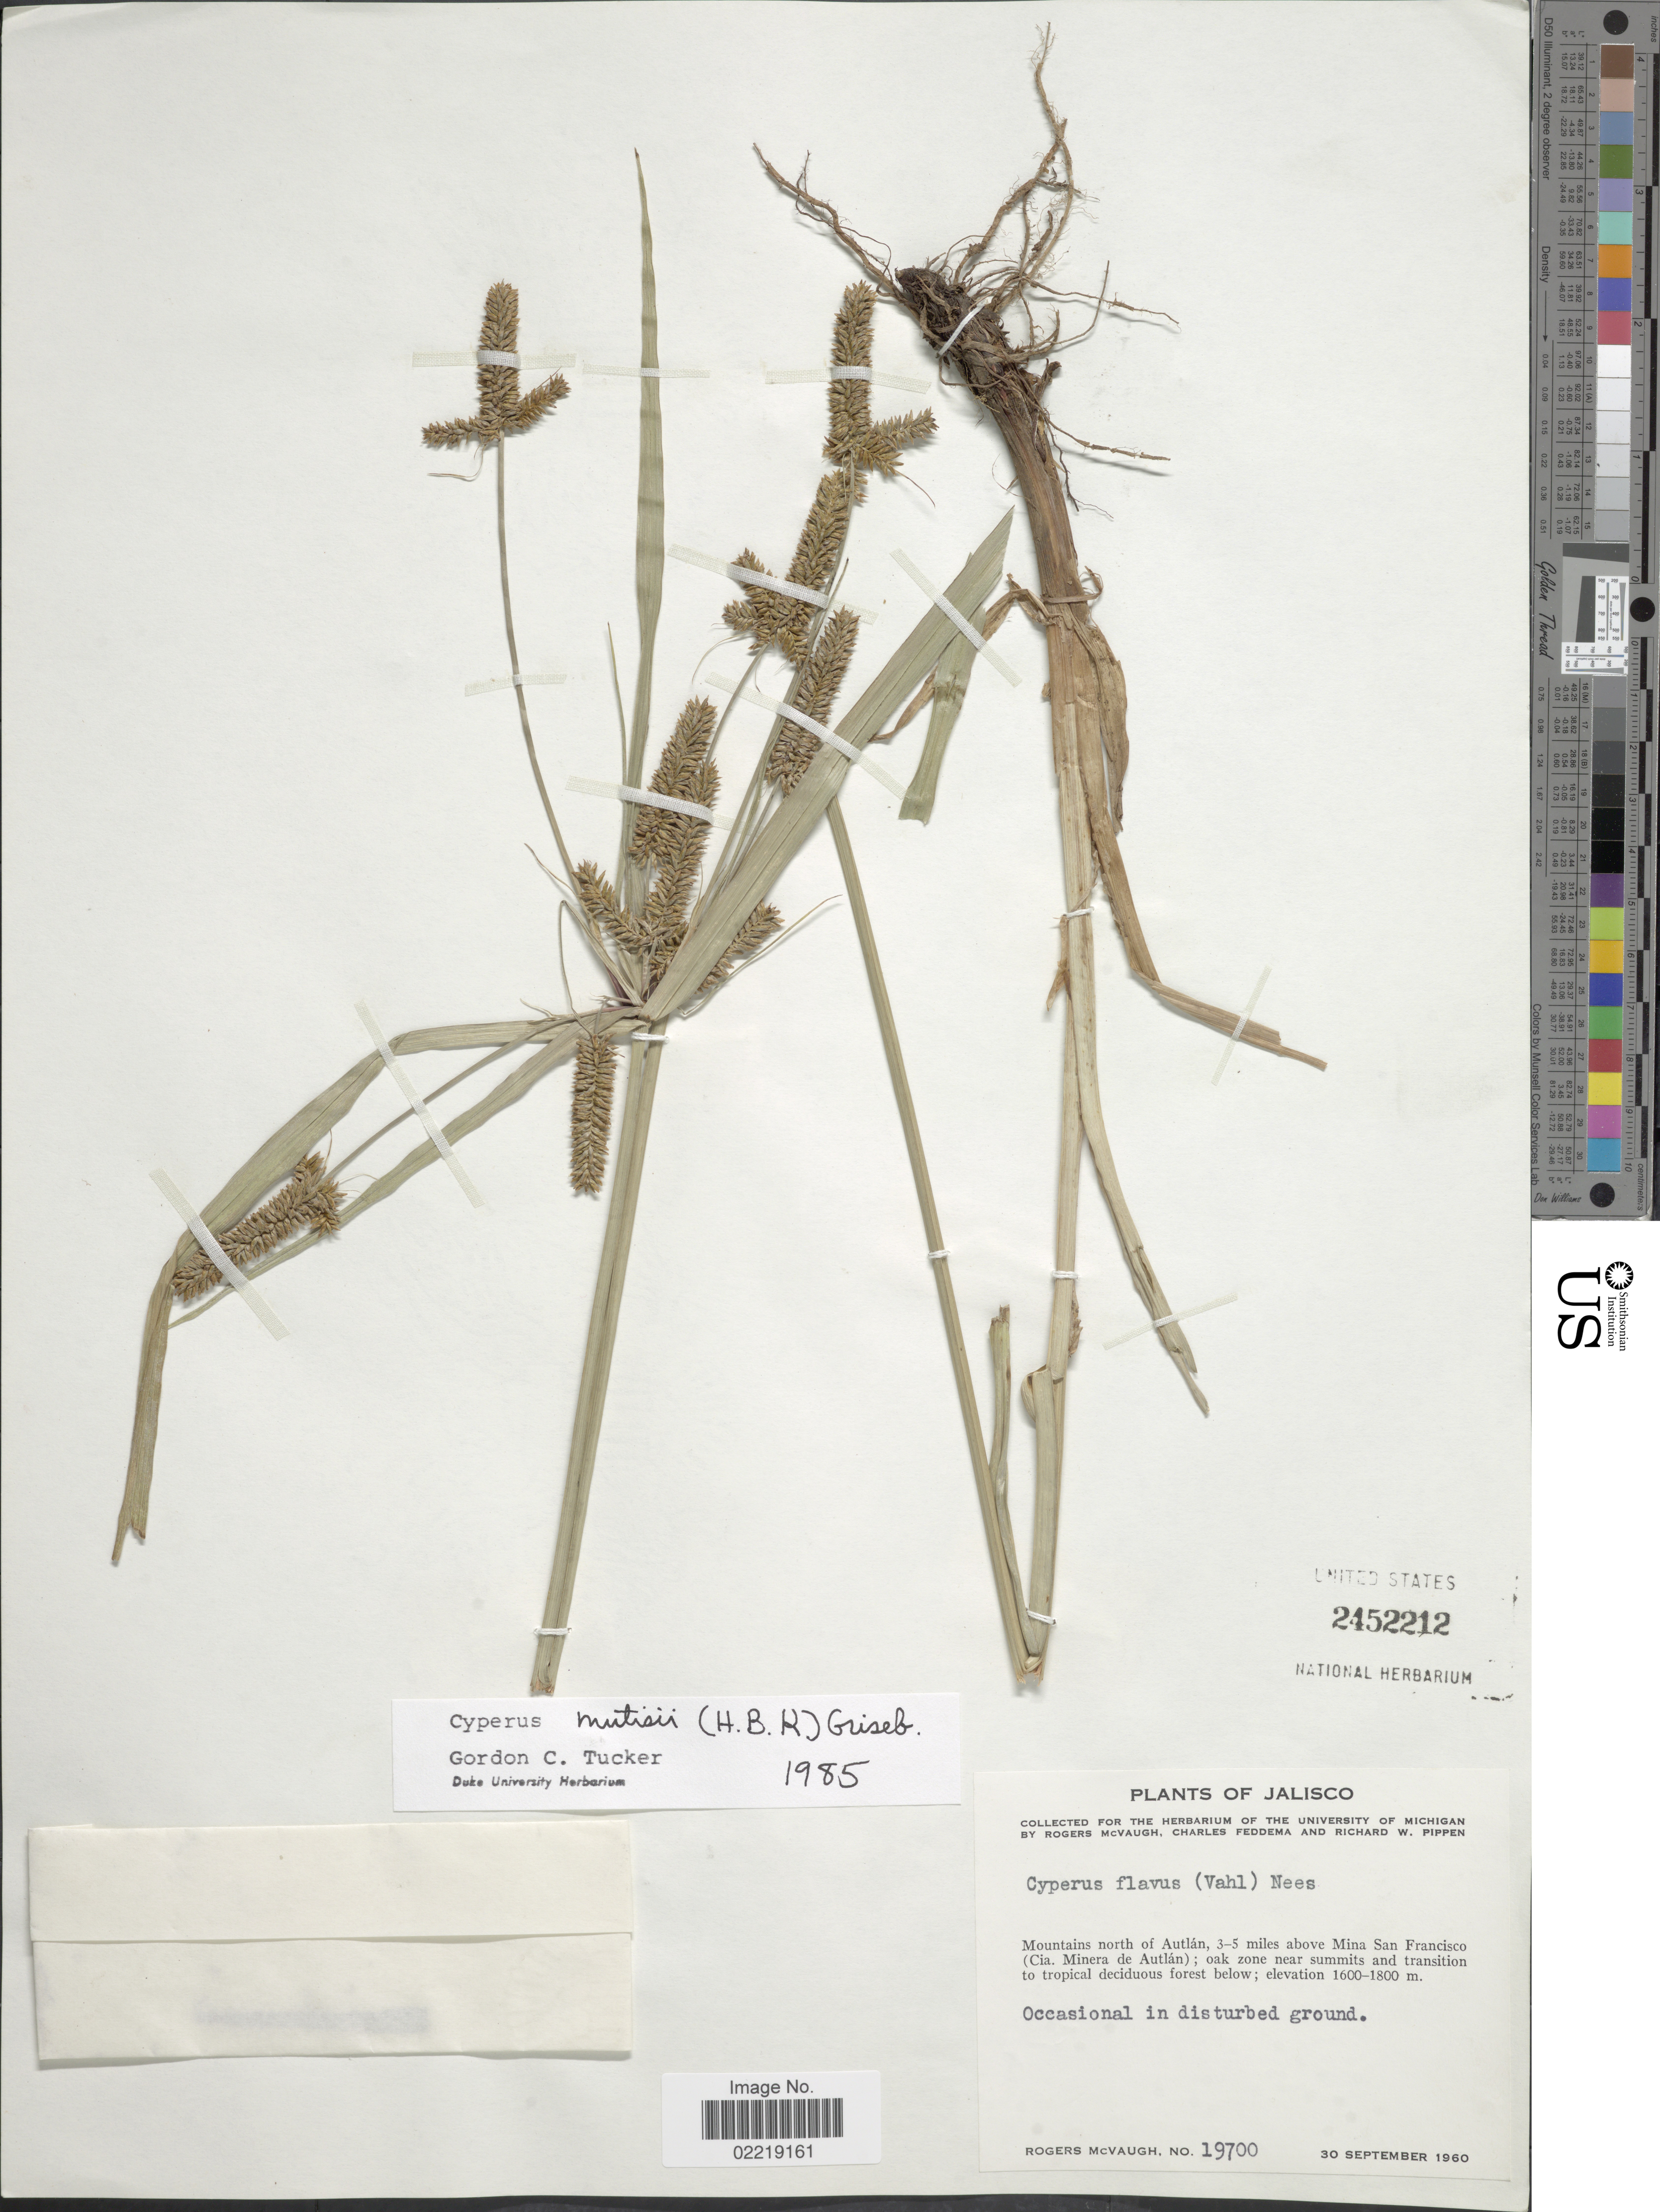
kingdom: Plantae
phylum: Tracheophyta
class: Liliopsida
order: Poales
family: Cyperaceae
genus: Cyperus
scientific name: Cyperus mutisii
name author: (Kunth) Andersson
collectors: R. McVaugh, C. Feddema & R. W. Pippen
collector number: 19700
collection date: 1960-09-30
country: Mexico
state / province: Jalisco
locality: Mountains north of Autlan, 3- 5 miles above Mina San Francisco (Cia. Minera de Autlan)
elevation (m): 1600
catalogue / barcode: US 2452212